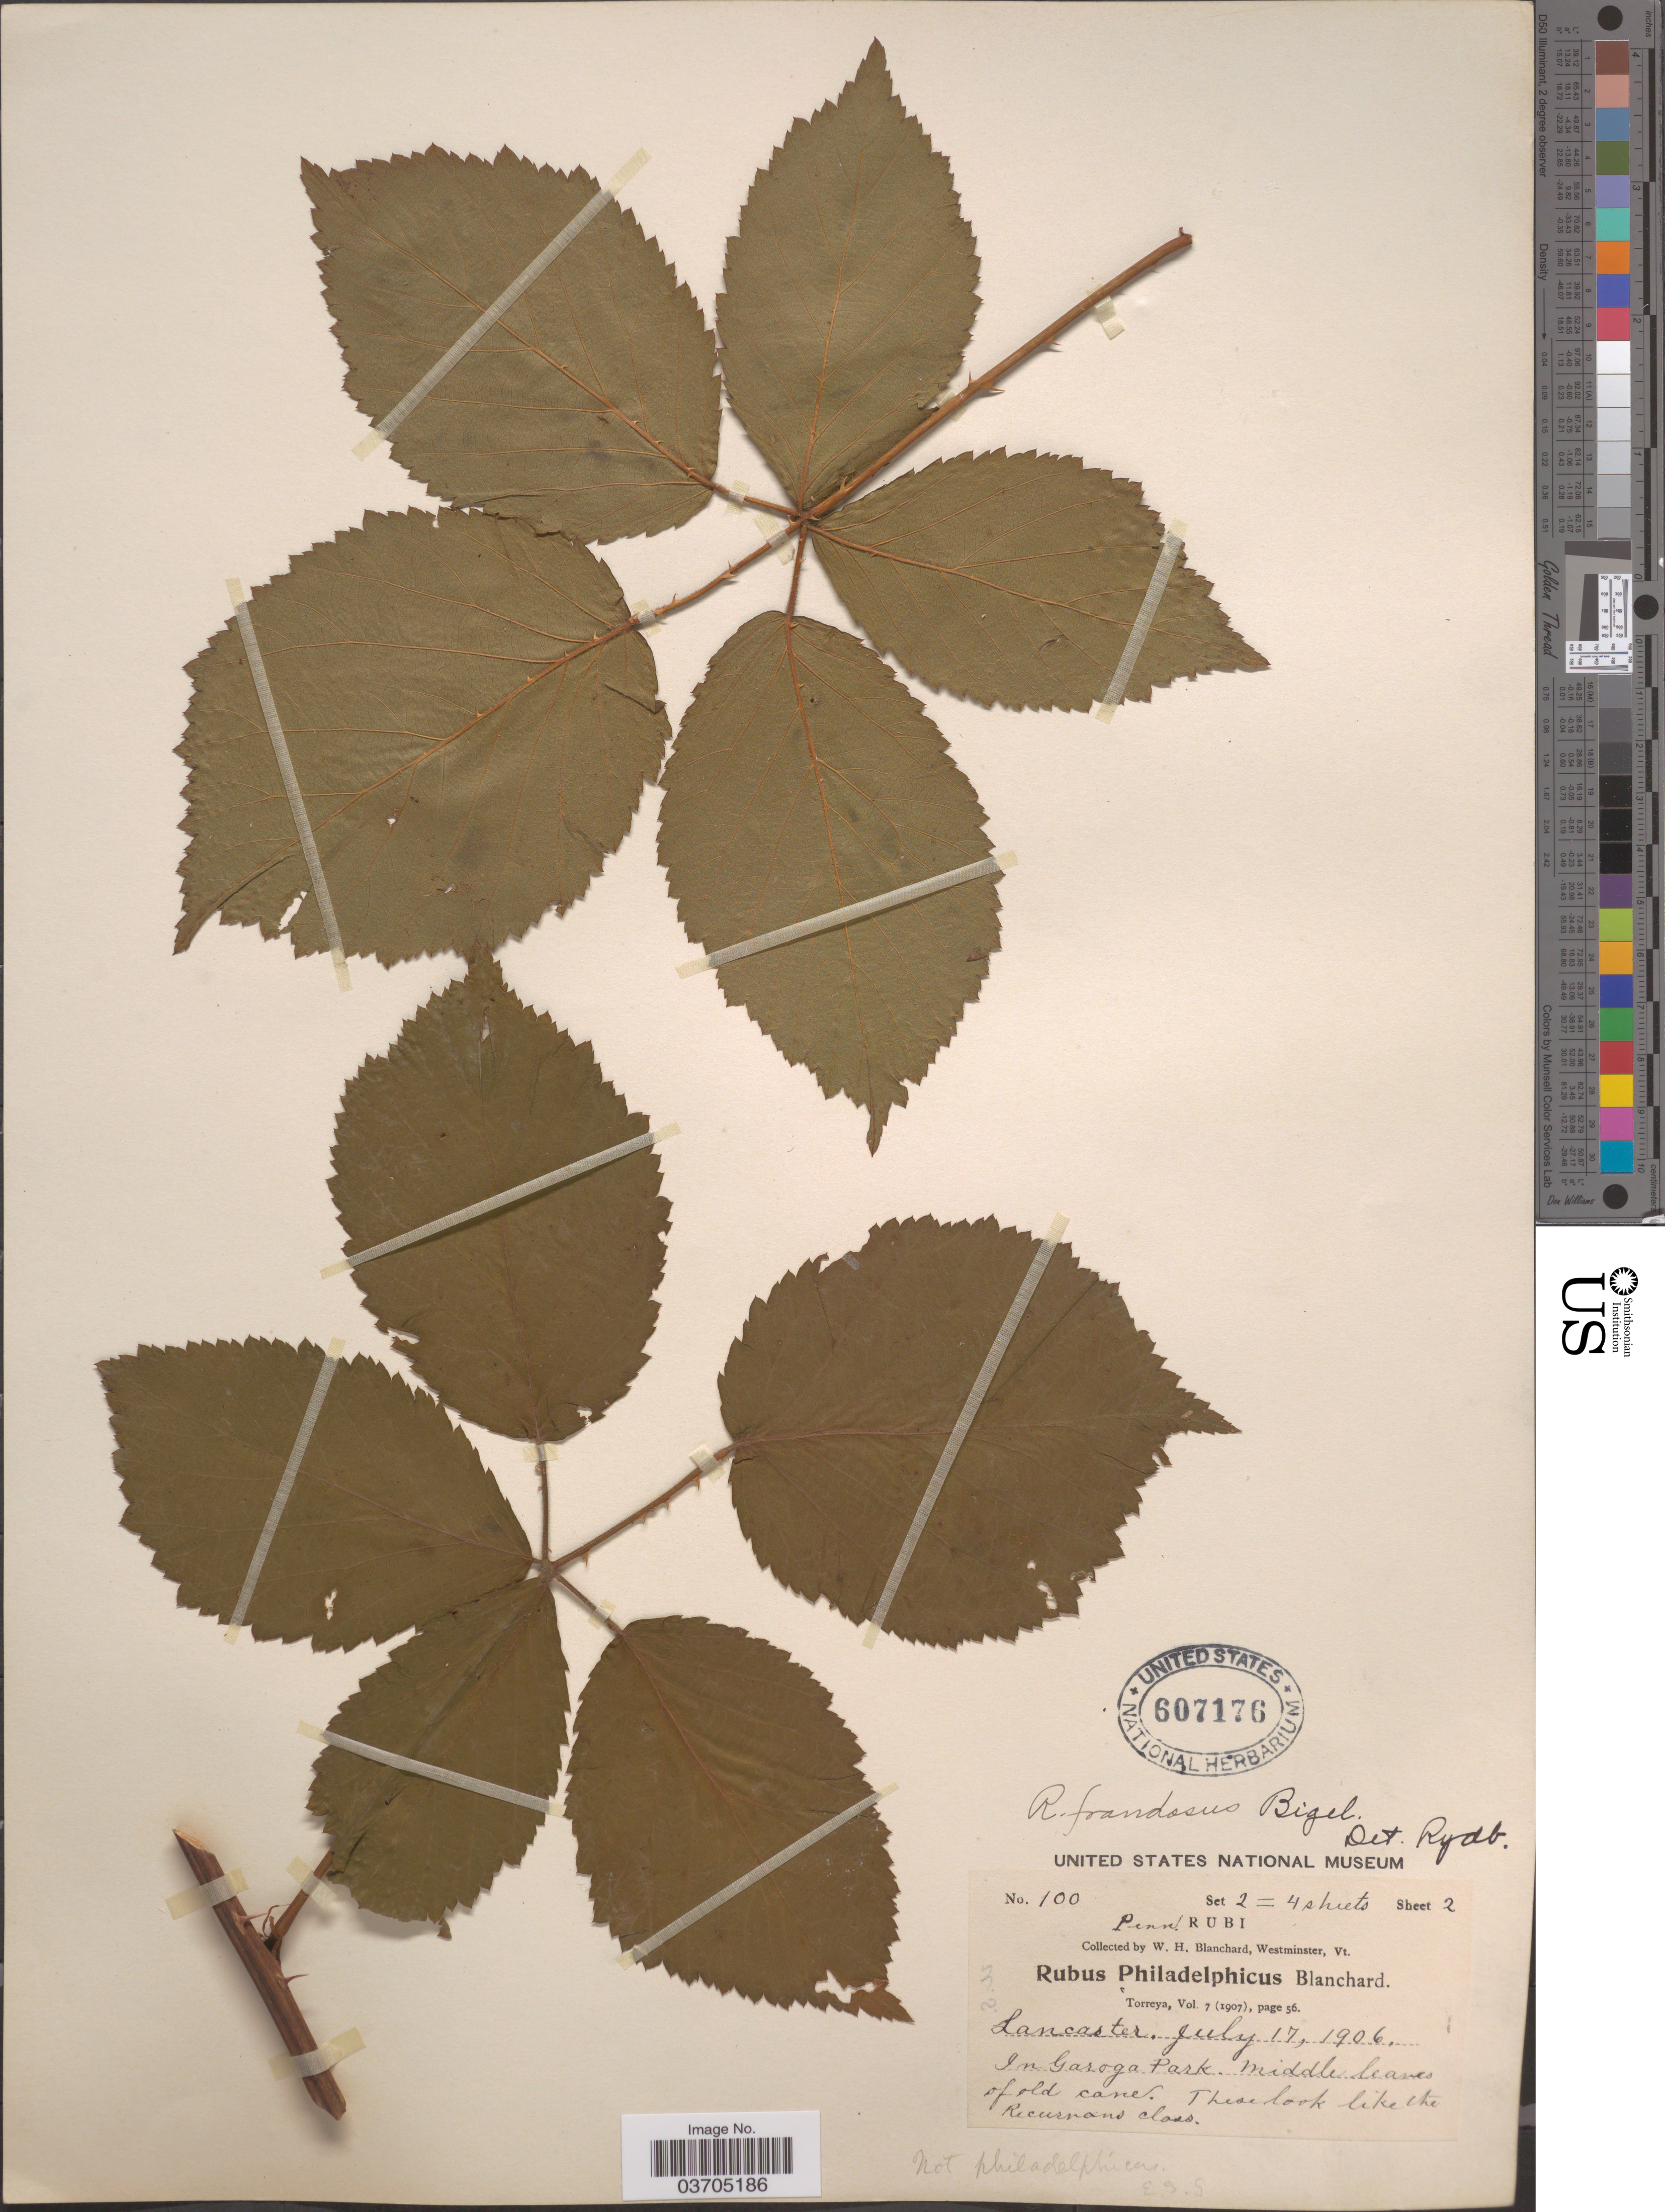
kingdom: Plantae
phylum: Tracheophyta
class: Magnoliopsida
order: Rosales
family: Rosaceae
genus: Rubus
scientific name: Rubus frondosus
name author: Bigelow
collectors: W. H. Blanchard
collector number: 100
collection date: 1906-07-17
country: United States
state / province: Pennsylvania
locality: Lancaster. In Garoga Park.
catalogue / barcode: US 607176